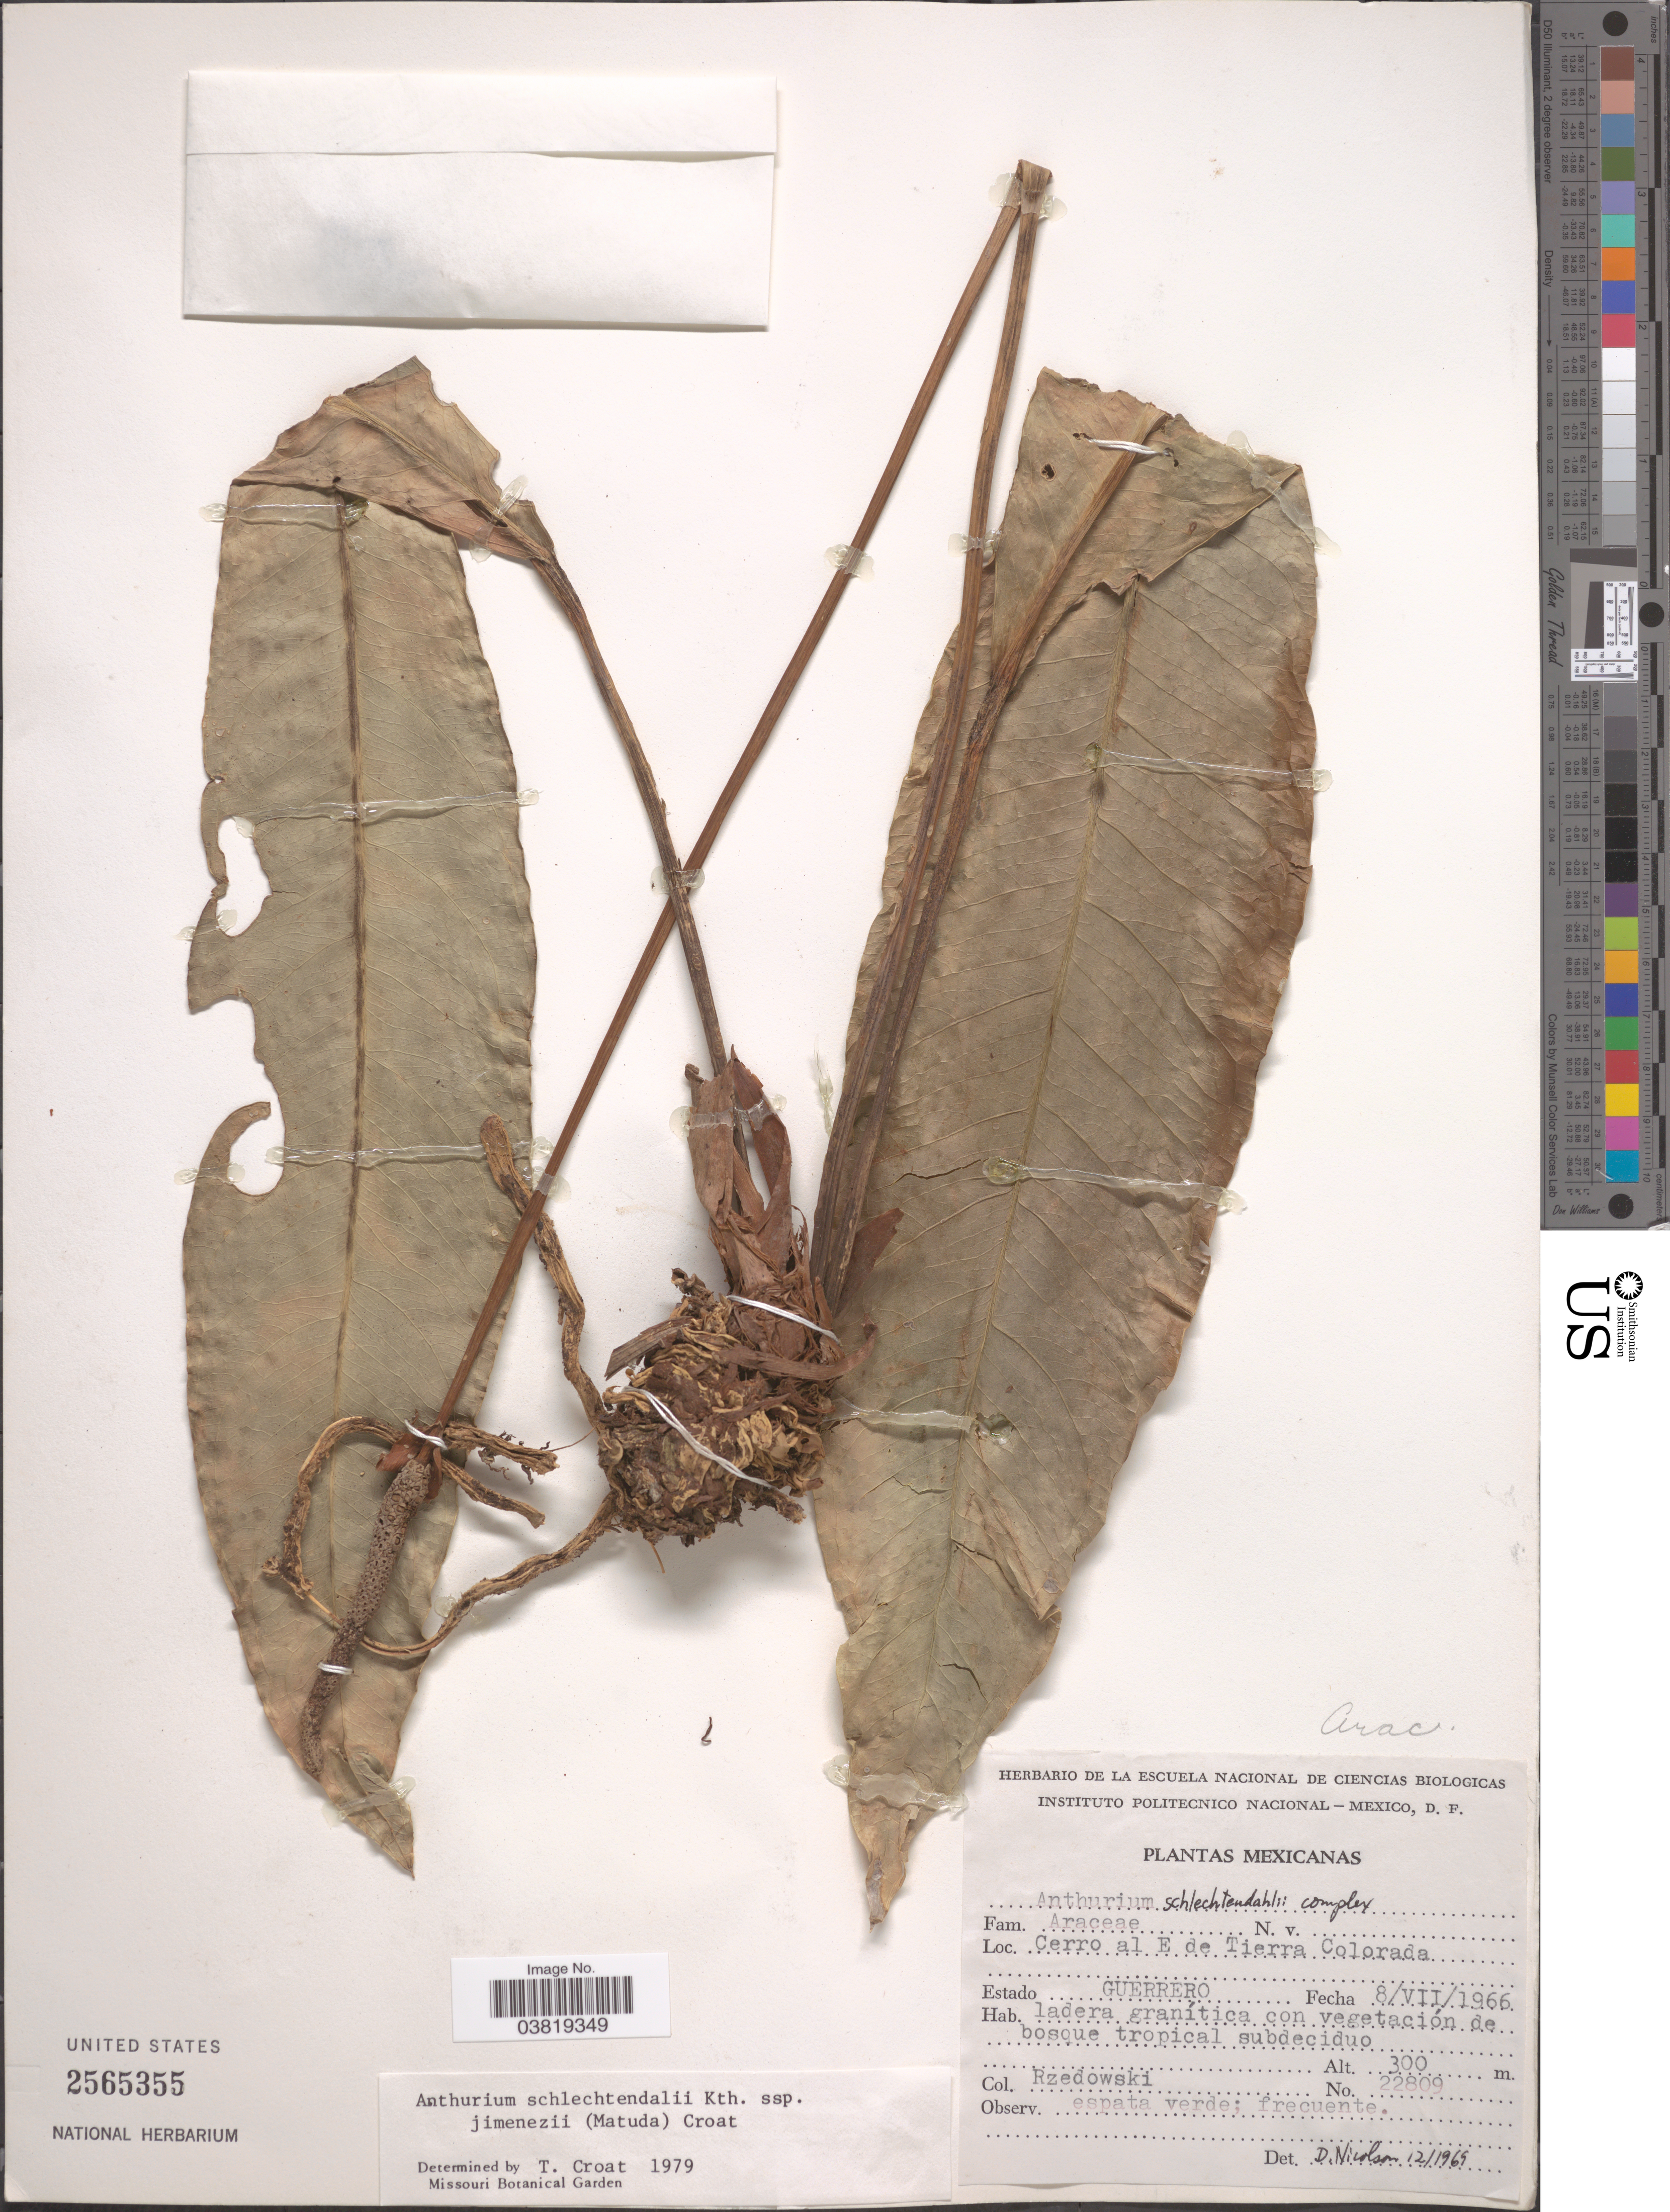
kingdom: Plantae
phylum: Tracheophyta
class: Liliopsida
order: Alismatales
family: Araceae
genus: Anthurium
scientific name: Anthurium schlechtendalii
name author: Kunth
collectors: Rzedowski, --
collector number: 22809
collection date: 1966-07-08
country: Mexico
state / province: Guerrero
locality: Cerro al E de Tierra Colorado.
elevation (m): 300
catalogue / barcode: US 2565355